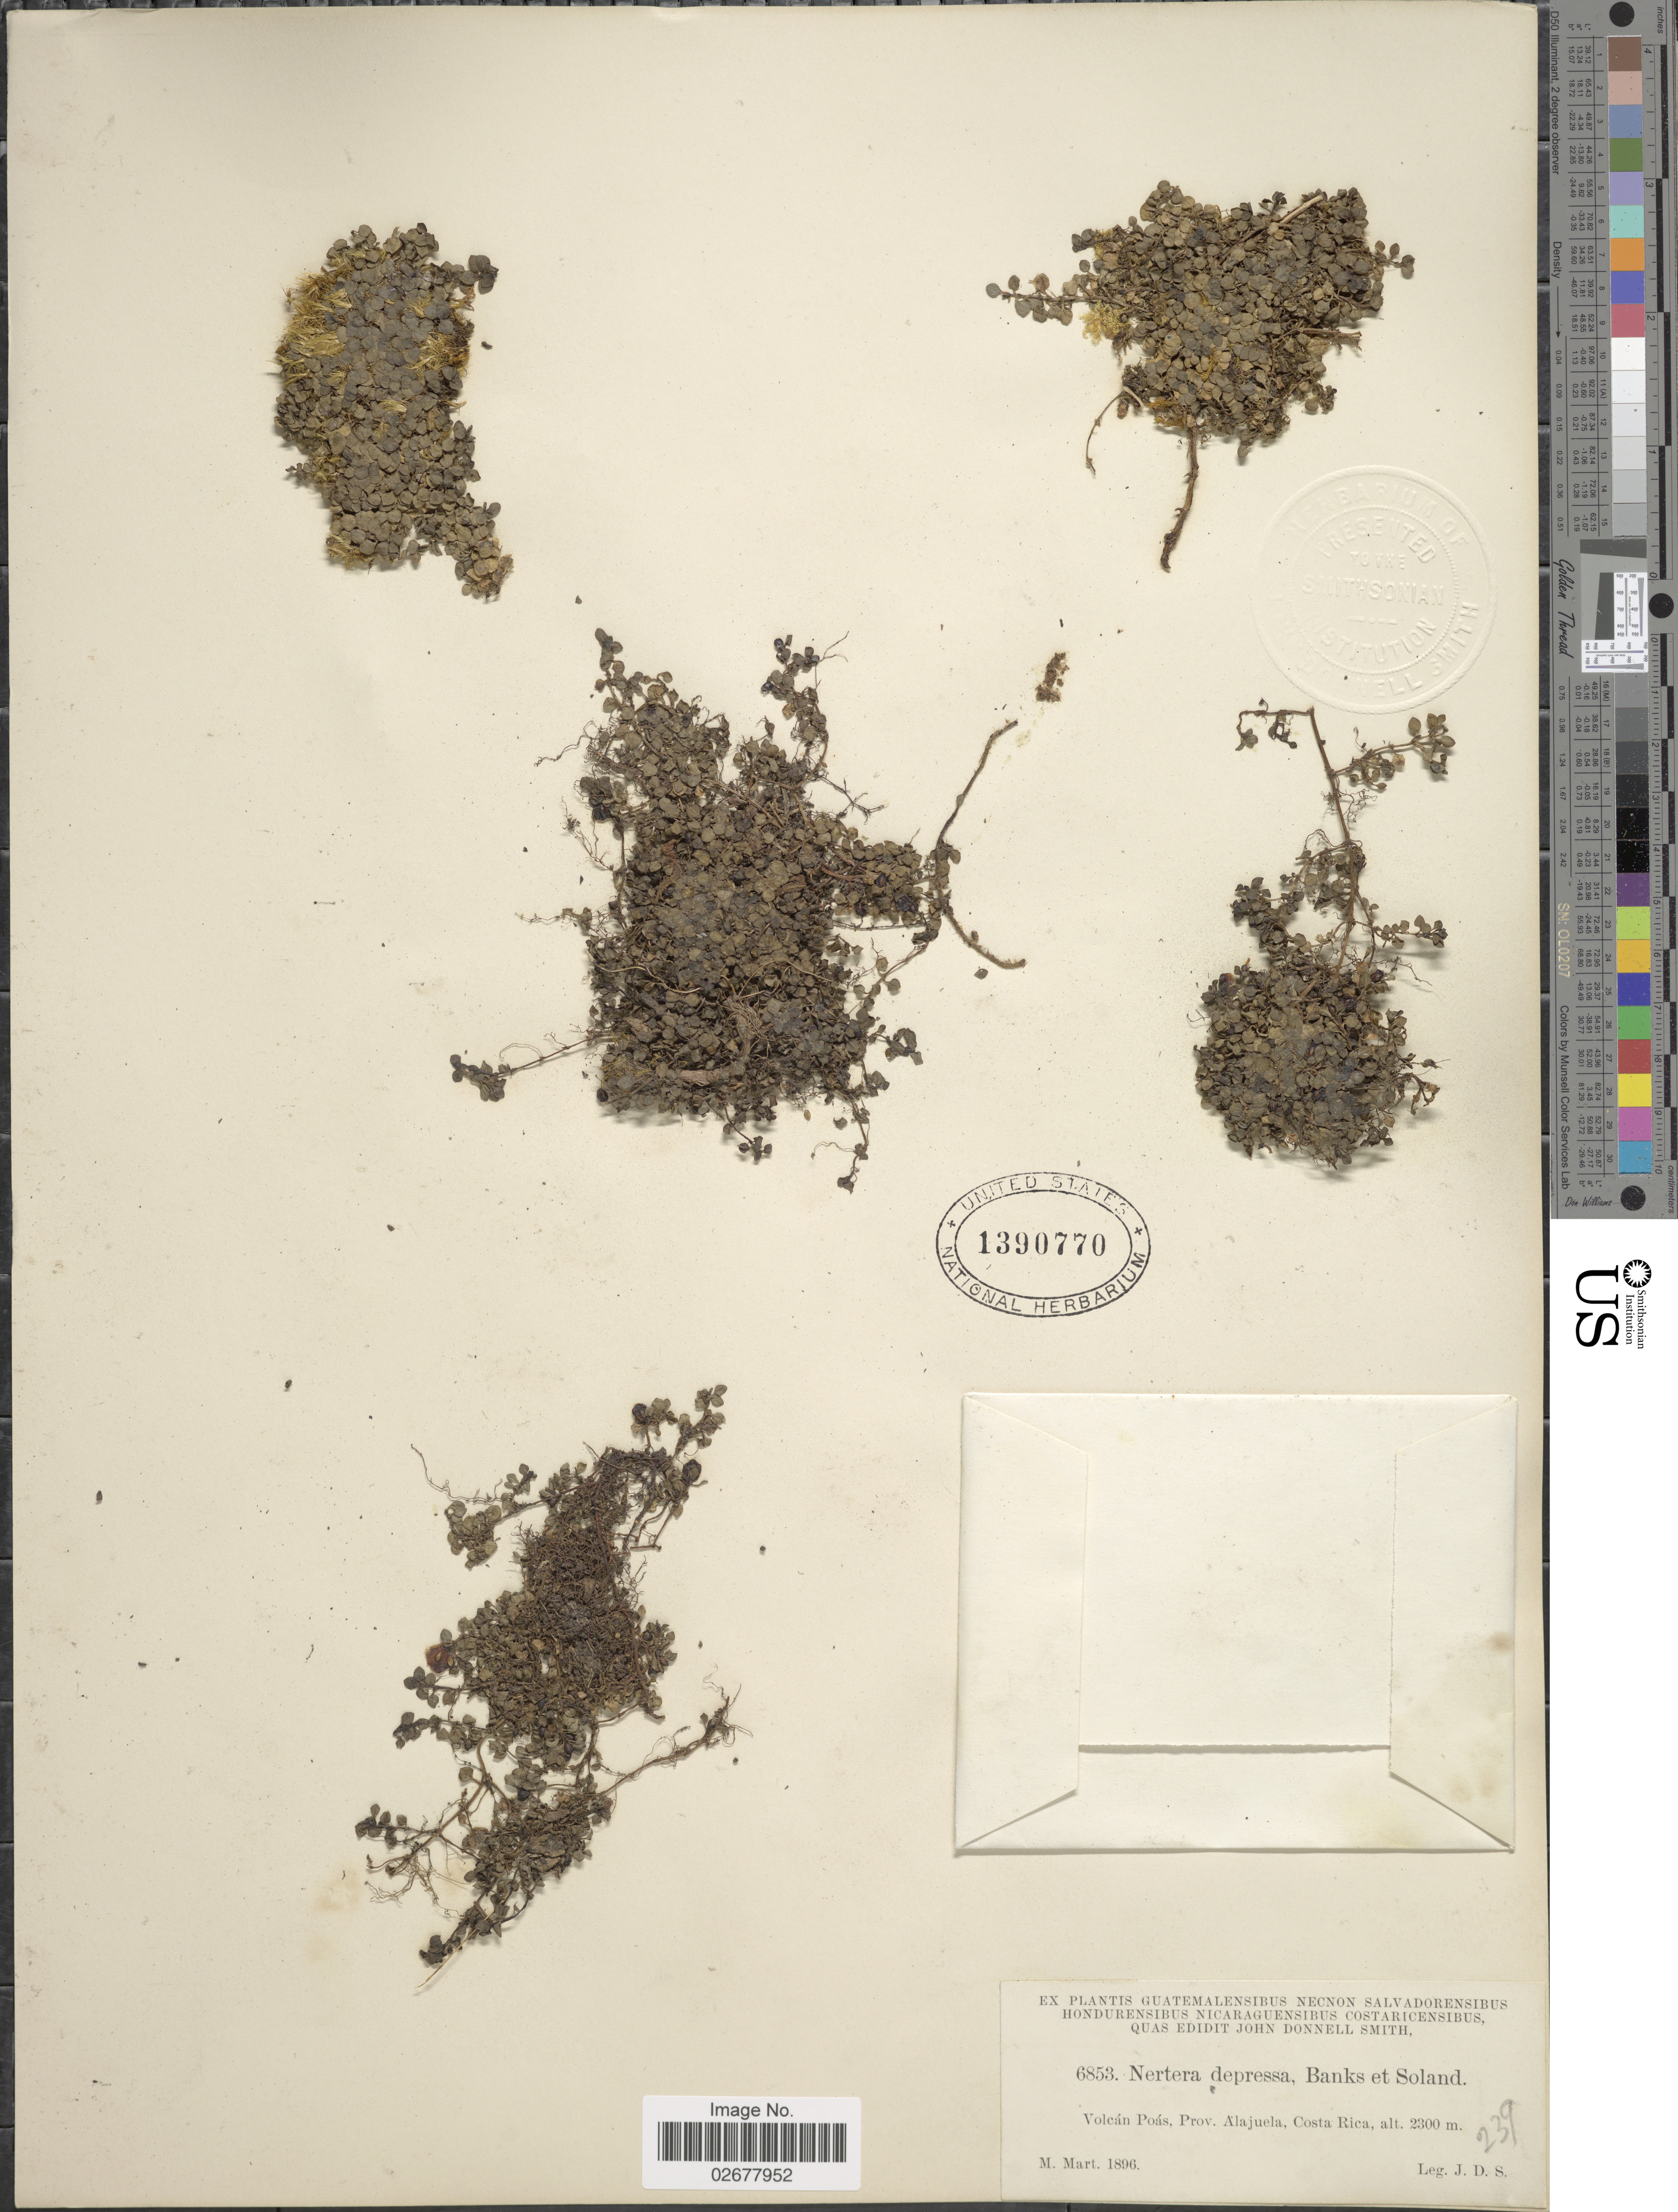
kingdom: Plantae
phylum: Tracheophyta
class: Magnoliopsida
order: Gentianales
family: Rubiaceae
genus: Nertera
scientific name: Nertera depressa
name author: Banks & Sol. ex Gaertn.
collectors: J. Donnell Smith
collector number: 6853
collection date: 1896-03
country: Costa Rica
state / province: Alajuela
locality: Volcán Poás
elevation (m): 2300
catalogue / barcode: US 1390770